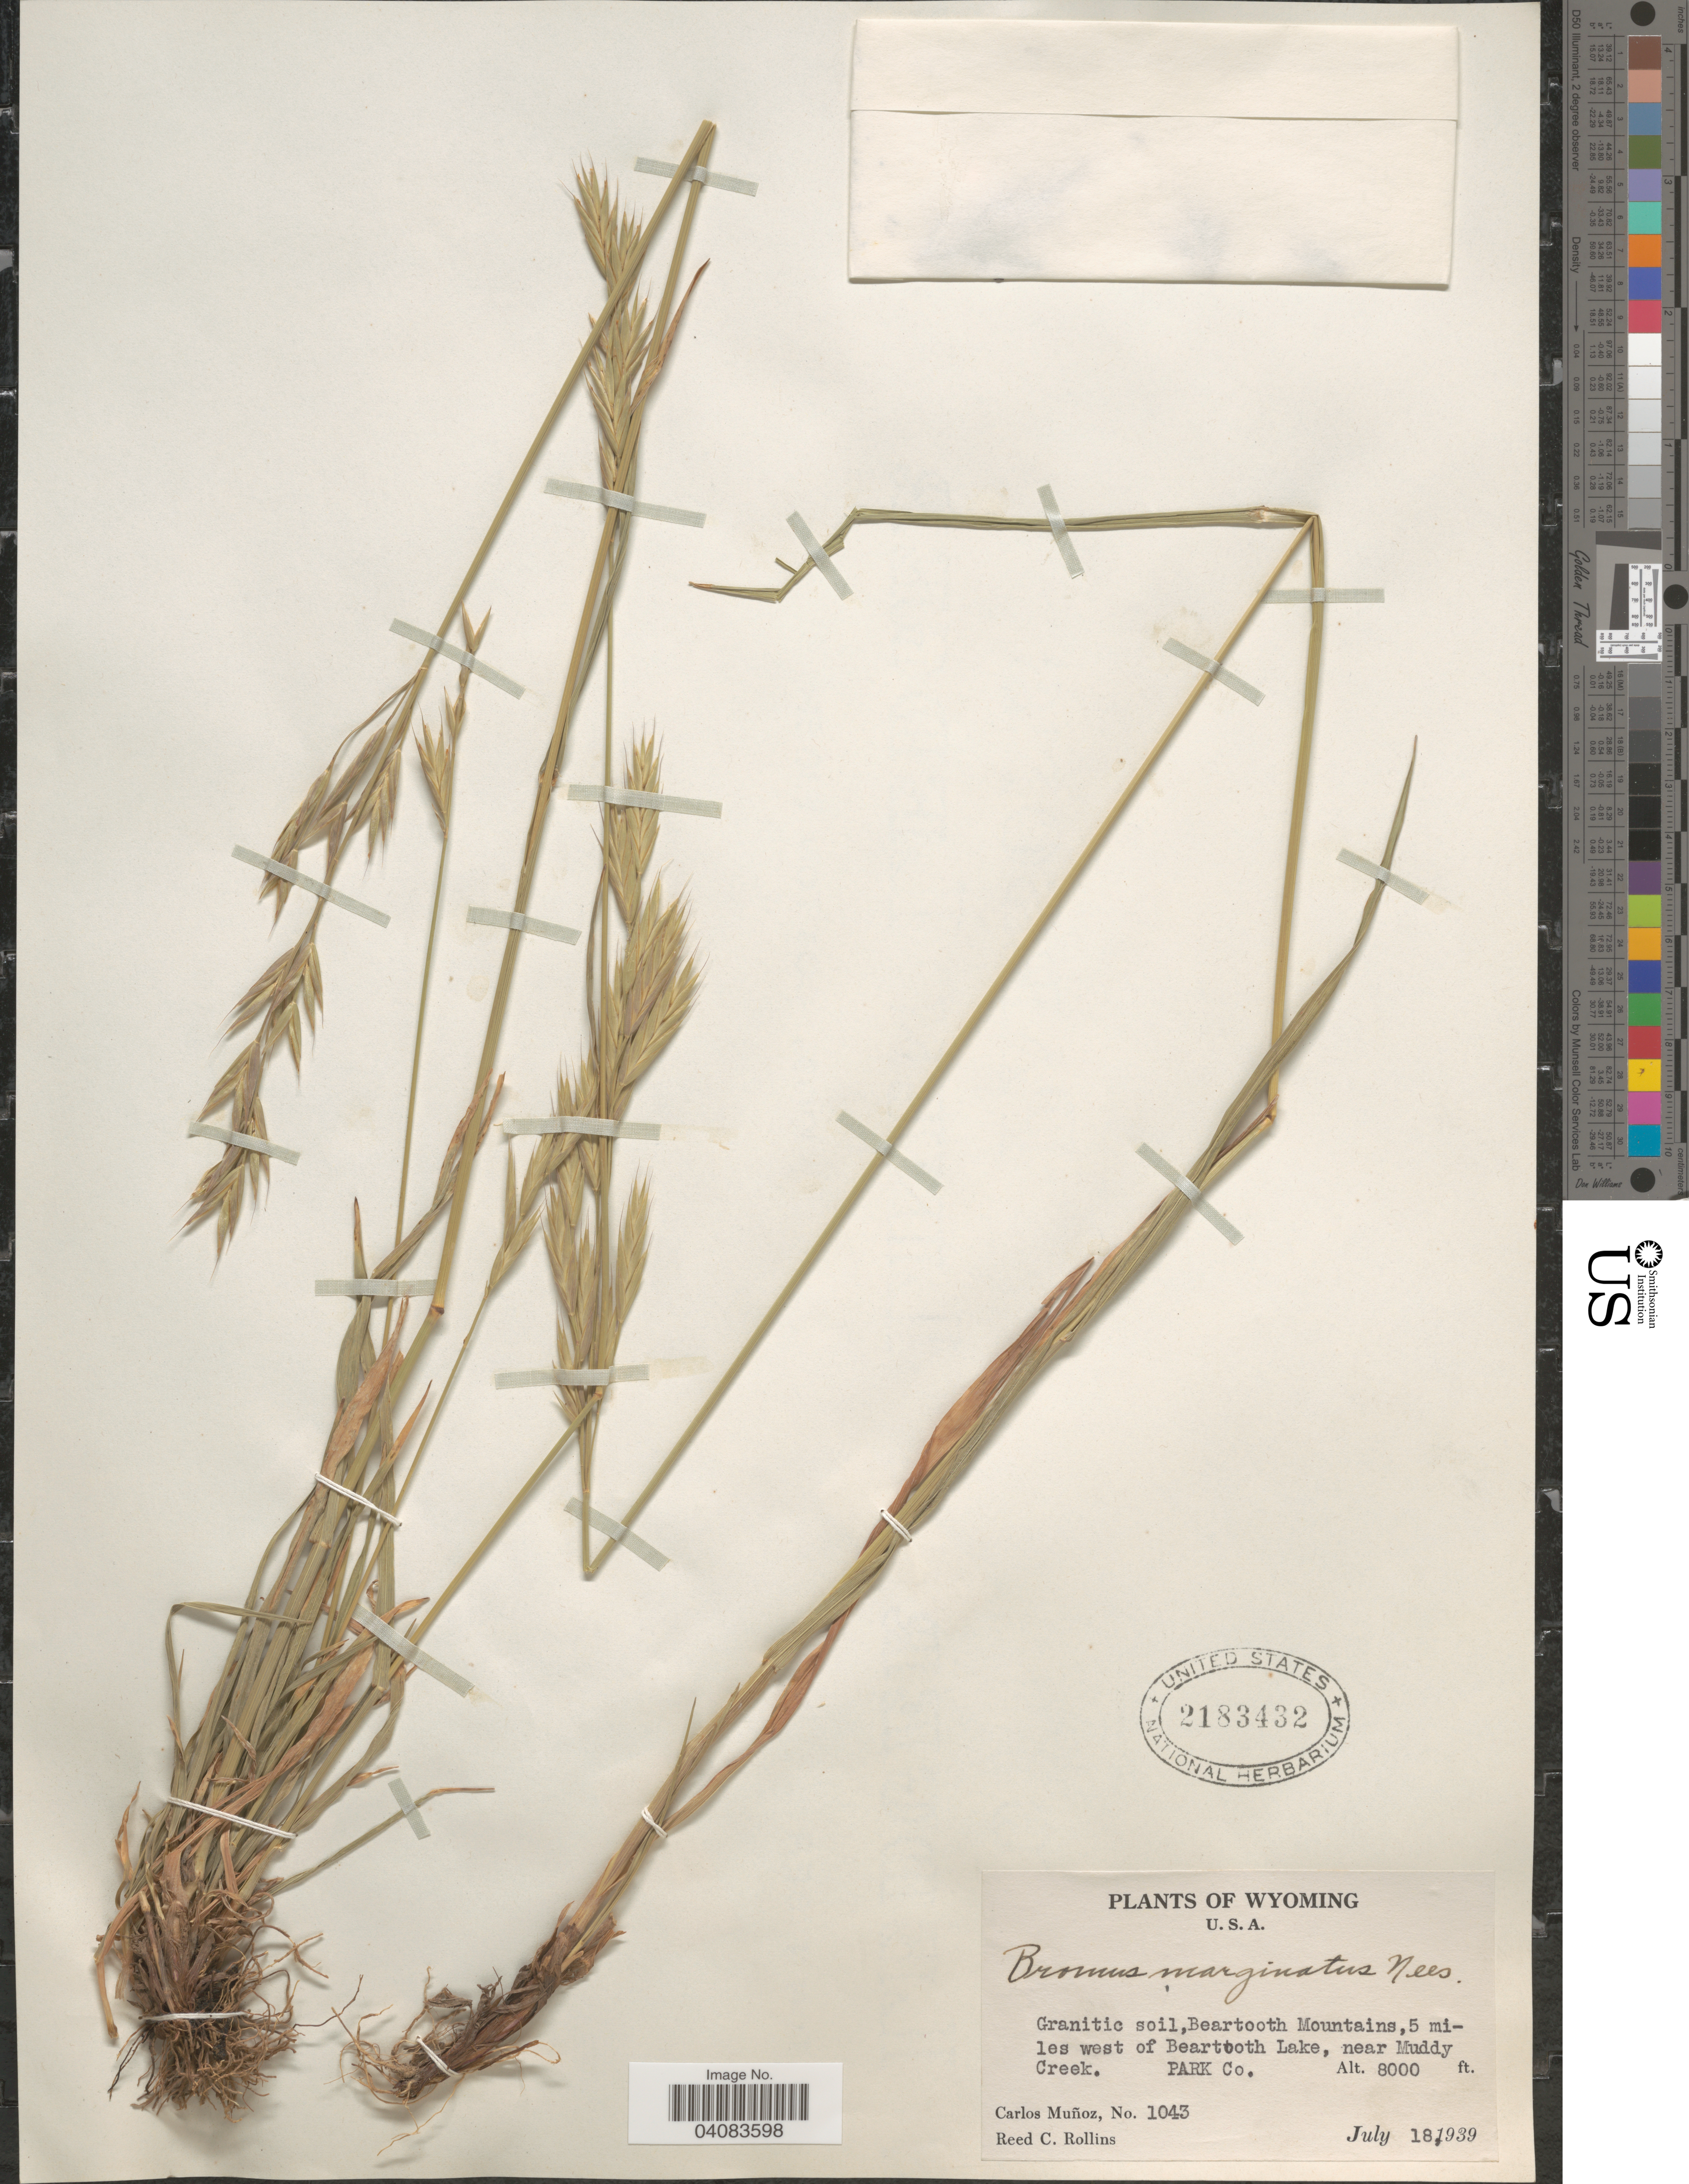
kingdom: Plantae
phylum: Tracheophyta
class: Liliopsida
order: Poales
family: Poaceae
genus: Bromus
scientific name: Bromus marginatus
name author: Nees ex Steud.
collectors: C. Muñoz & R. C. Rollins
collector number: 1043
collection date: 1939-07-18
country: United States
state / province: Wyoming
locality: Beartooth Mountains, 5 miles west of Beartooth Lake, near Muddy Creek. Park Co.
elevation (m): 2438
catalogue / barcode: US 2183432